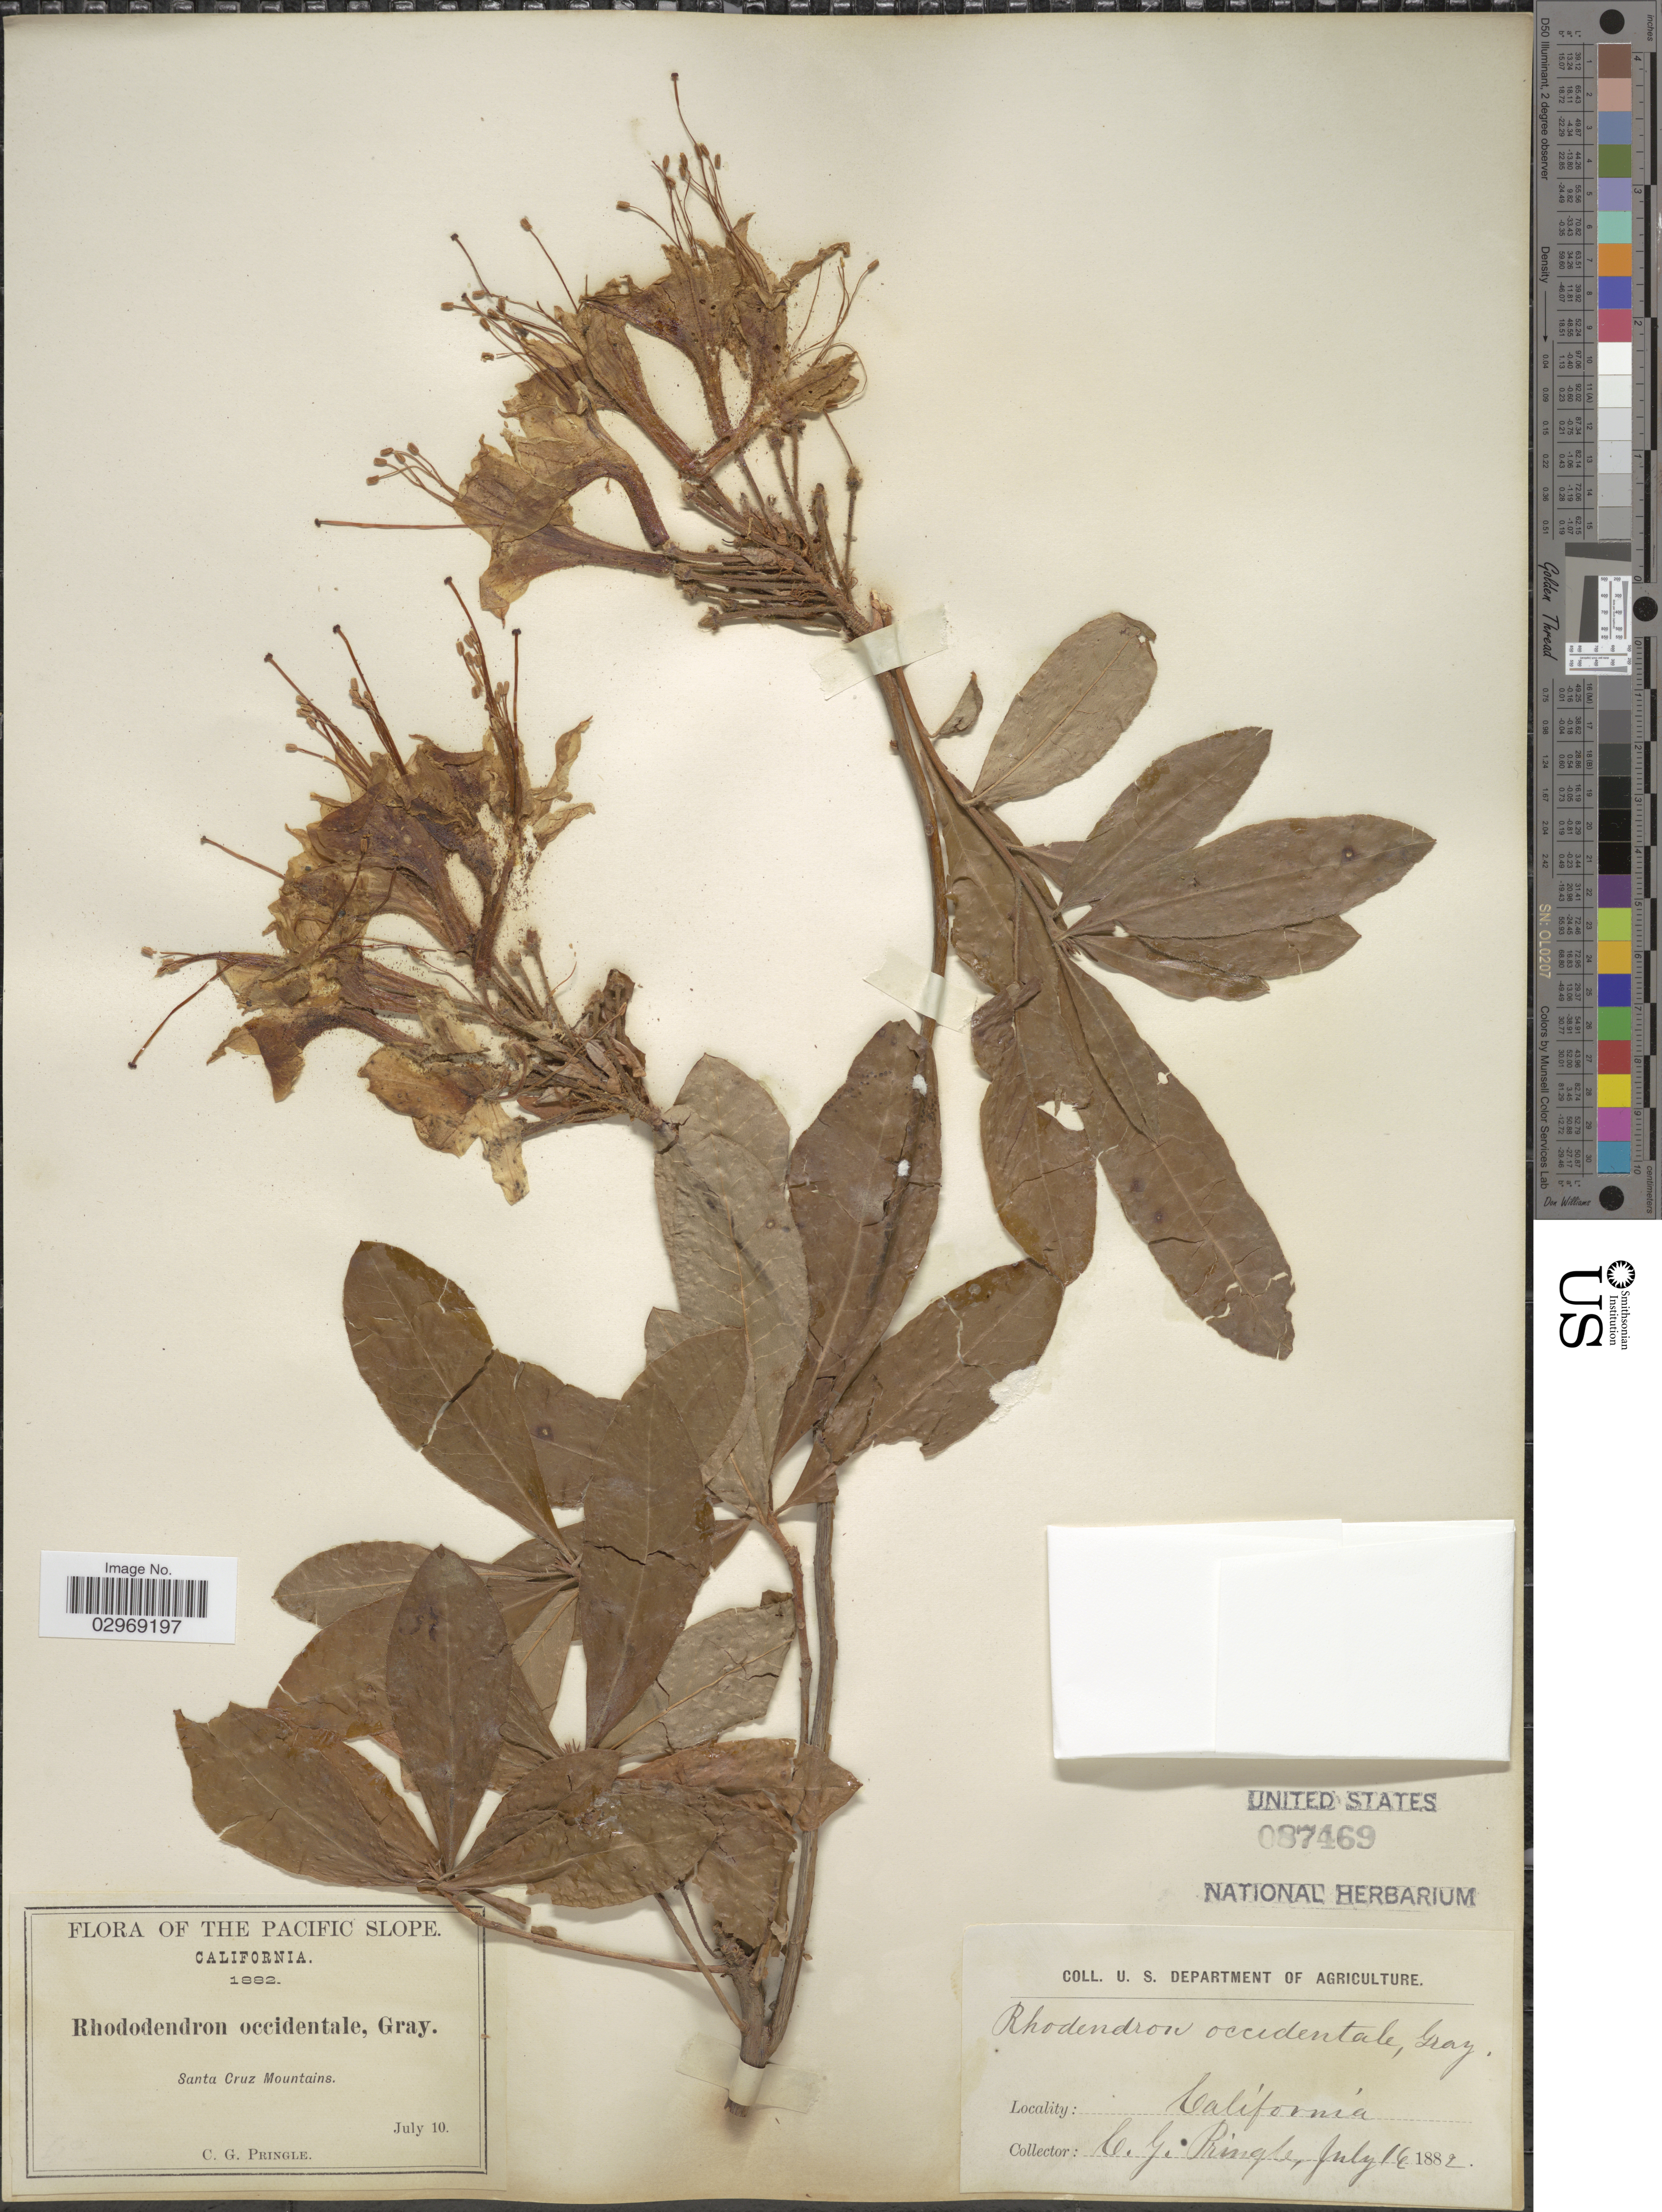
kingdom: Plantae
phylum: Tracheophyta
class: Magnoliopsida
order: Ericales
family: Ericaceae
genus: Rhododendron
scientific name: Rhododendron occidentale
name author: (Torr. & A. Gray) A. Gray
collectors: C. G. Pringle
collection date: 1882-07-10/1882-07-16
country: United States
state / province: California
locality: The Pacific Slope. Santa Cruz Mountains.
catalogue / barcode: US 87469